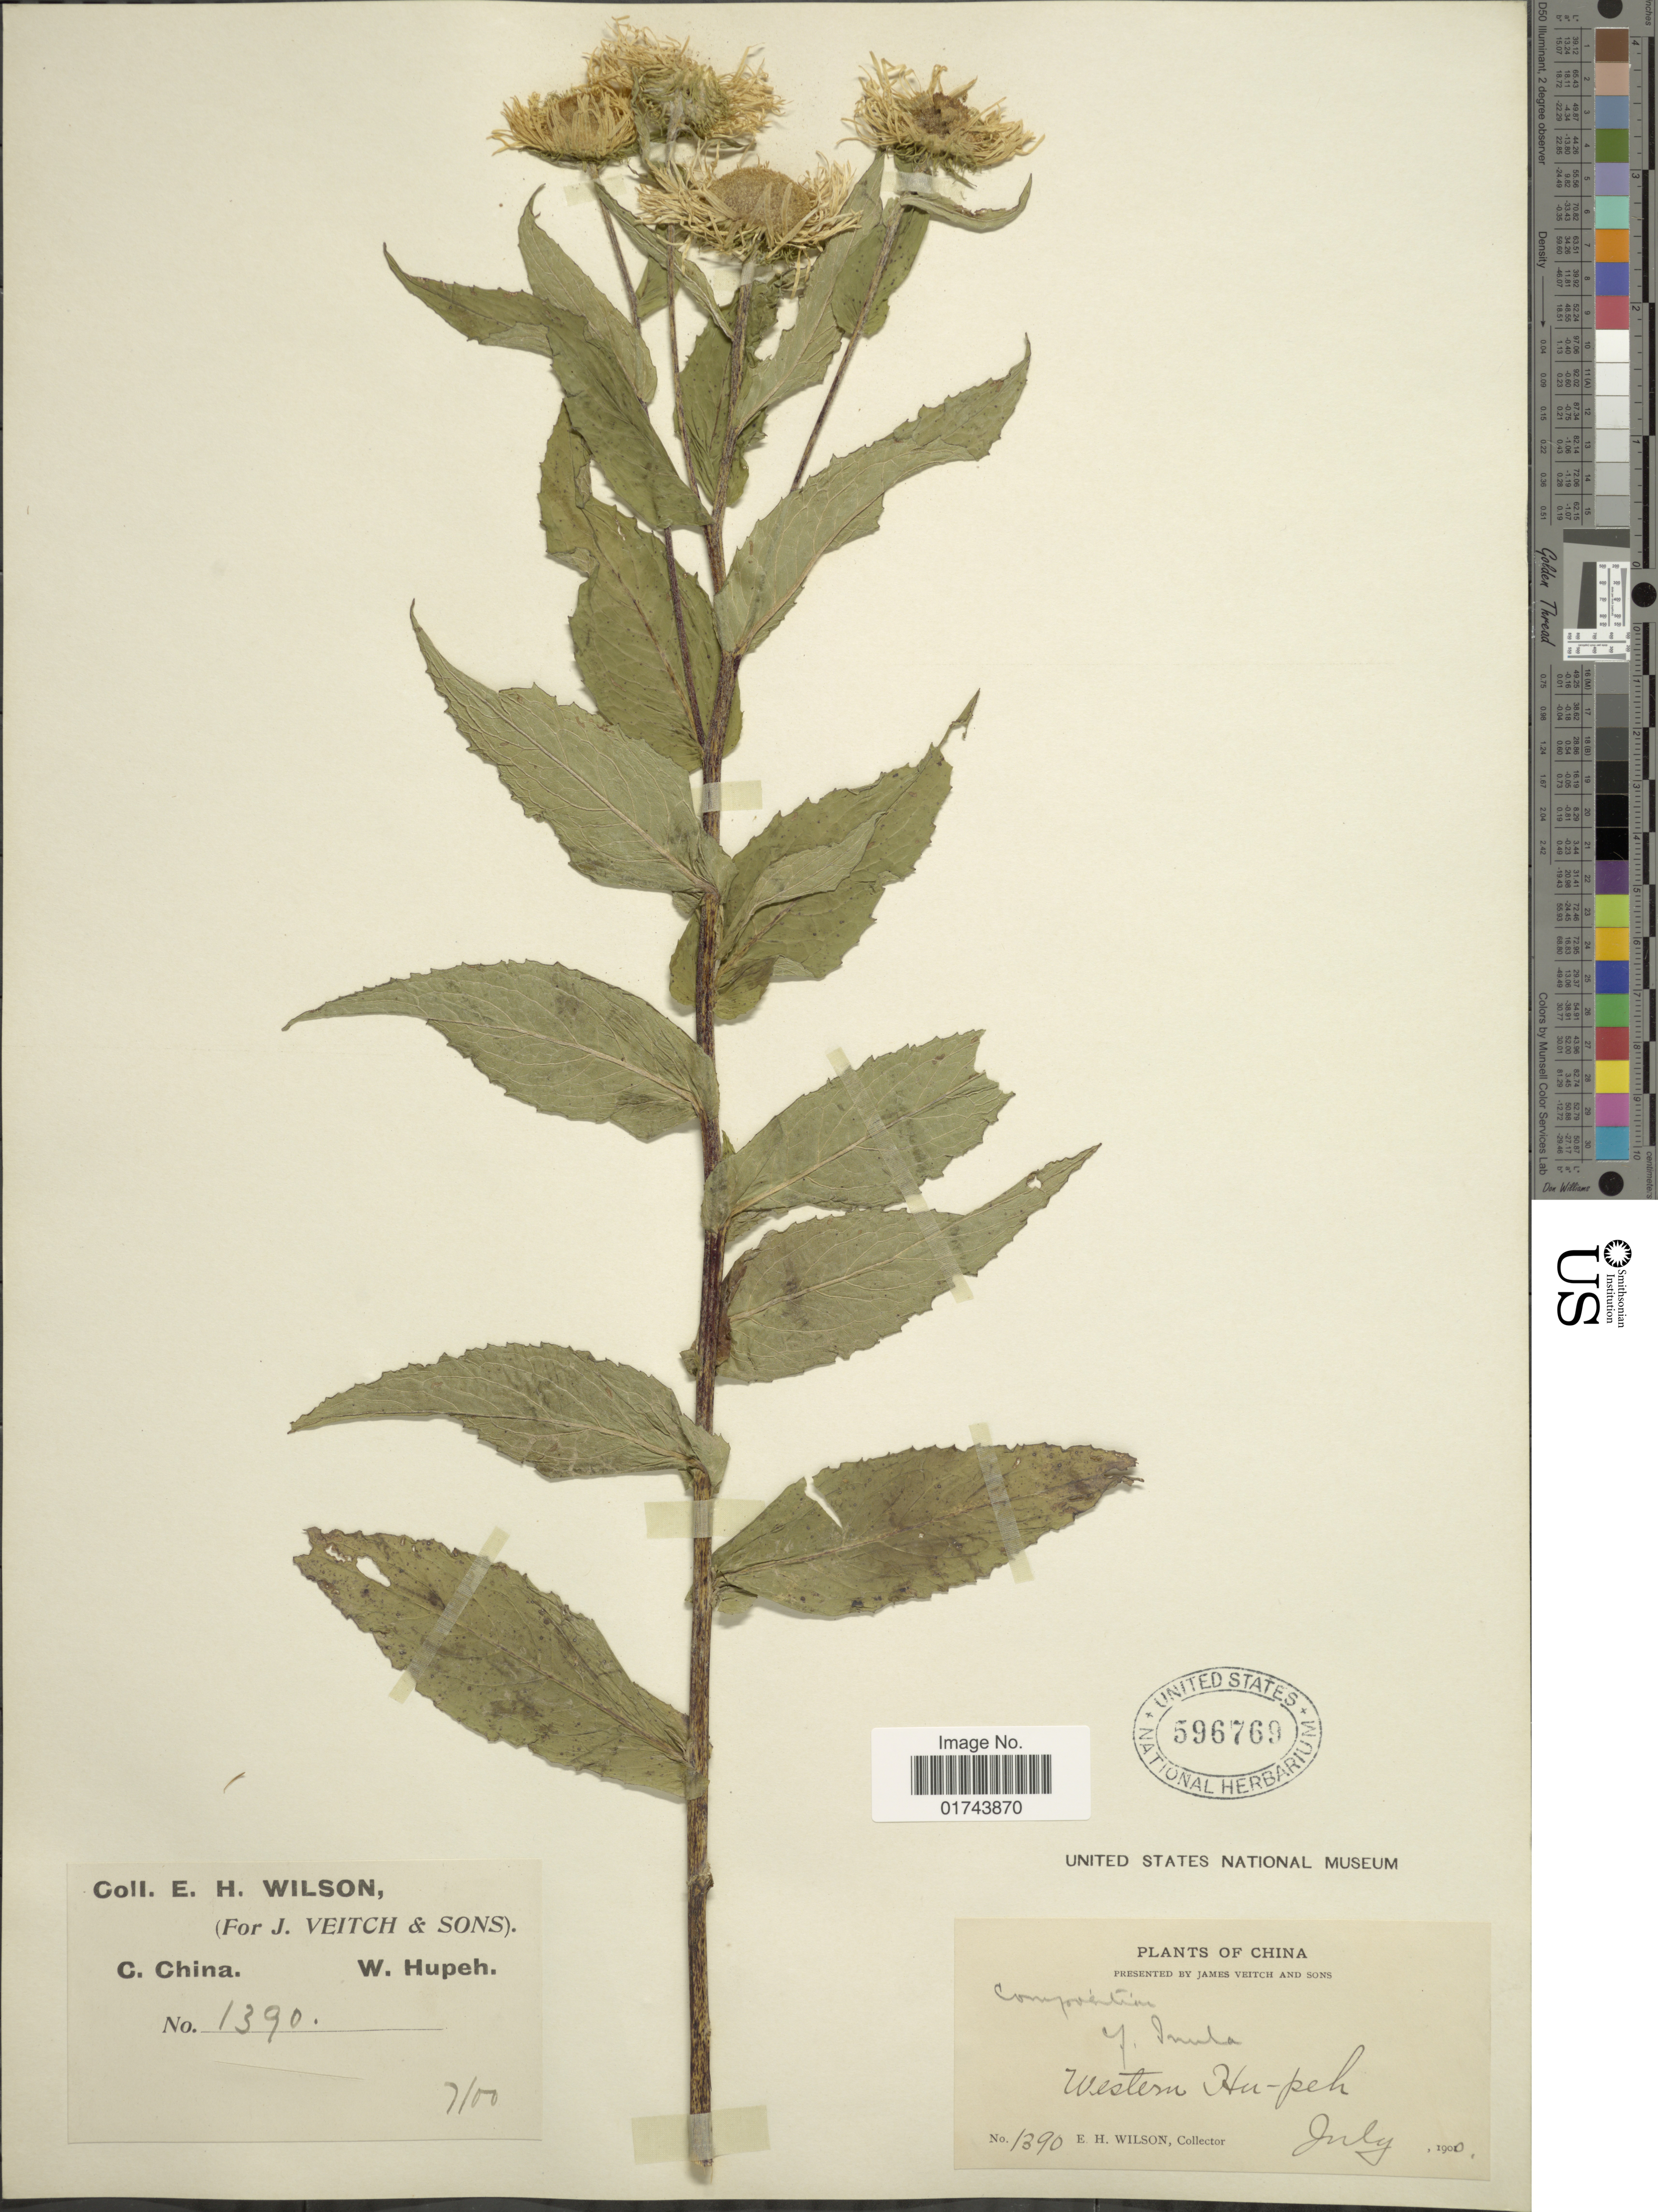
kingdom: Plantae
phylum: Tracheophyta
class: Magnoliopsida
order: Asterales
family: Asteraceae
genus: Inula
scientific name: Inula britannica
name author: L.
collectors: E. Wilson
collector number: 1390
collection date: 1900-07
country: China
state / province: Hubei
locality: Western Hu-peh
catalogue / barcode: US 596769